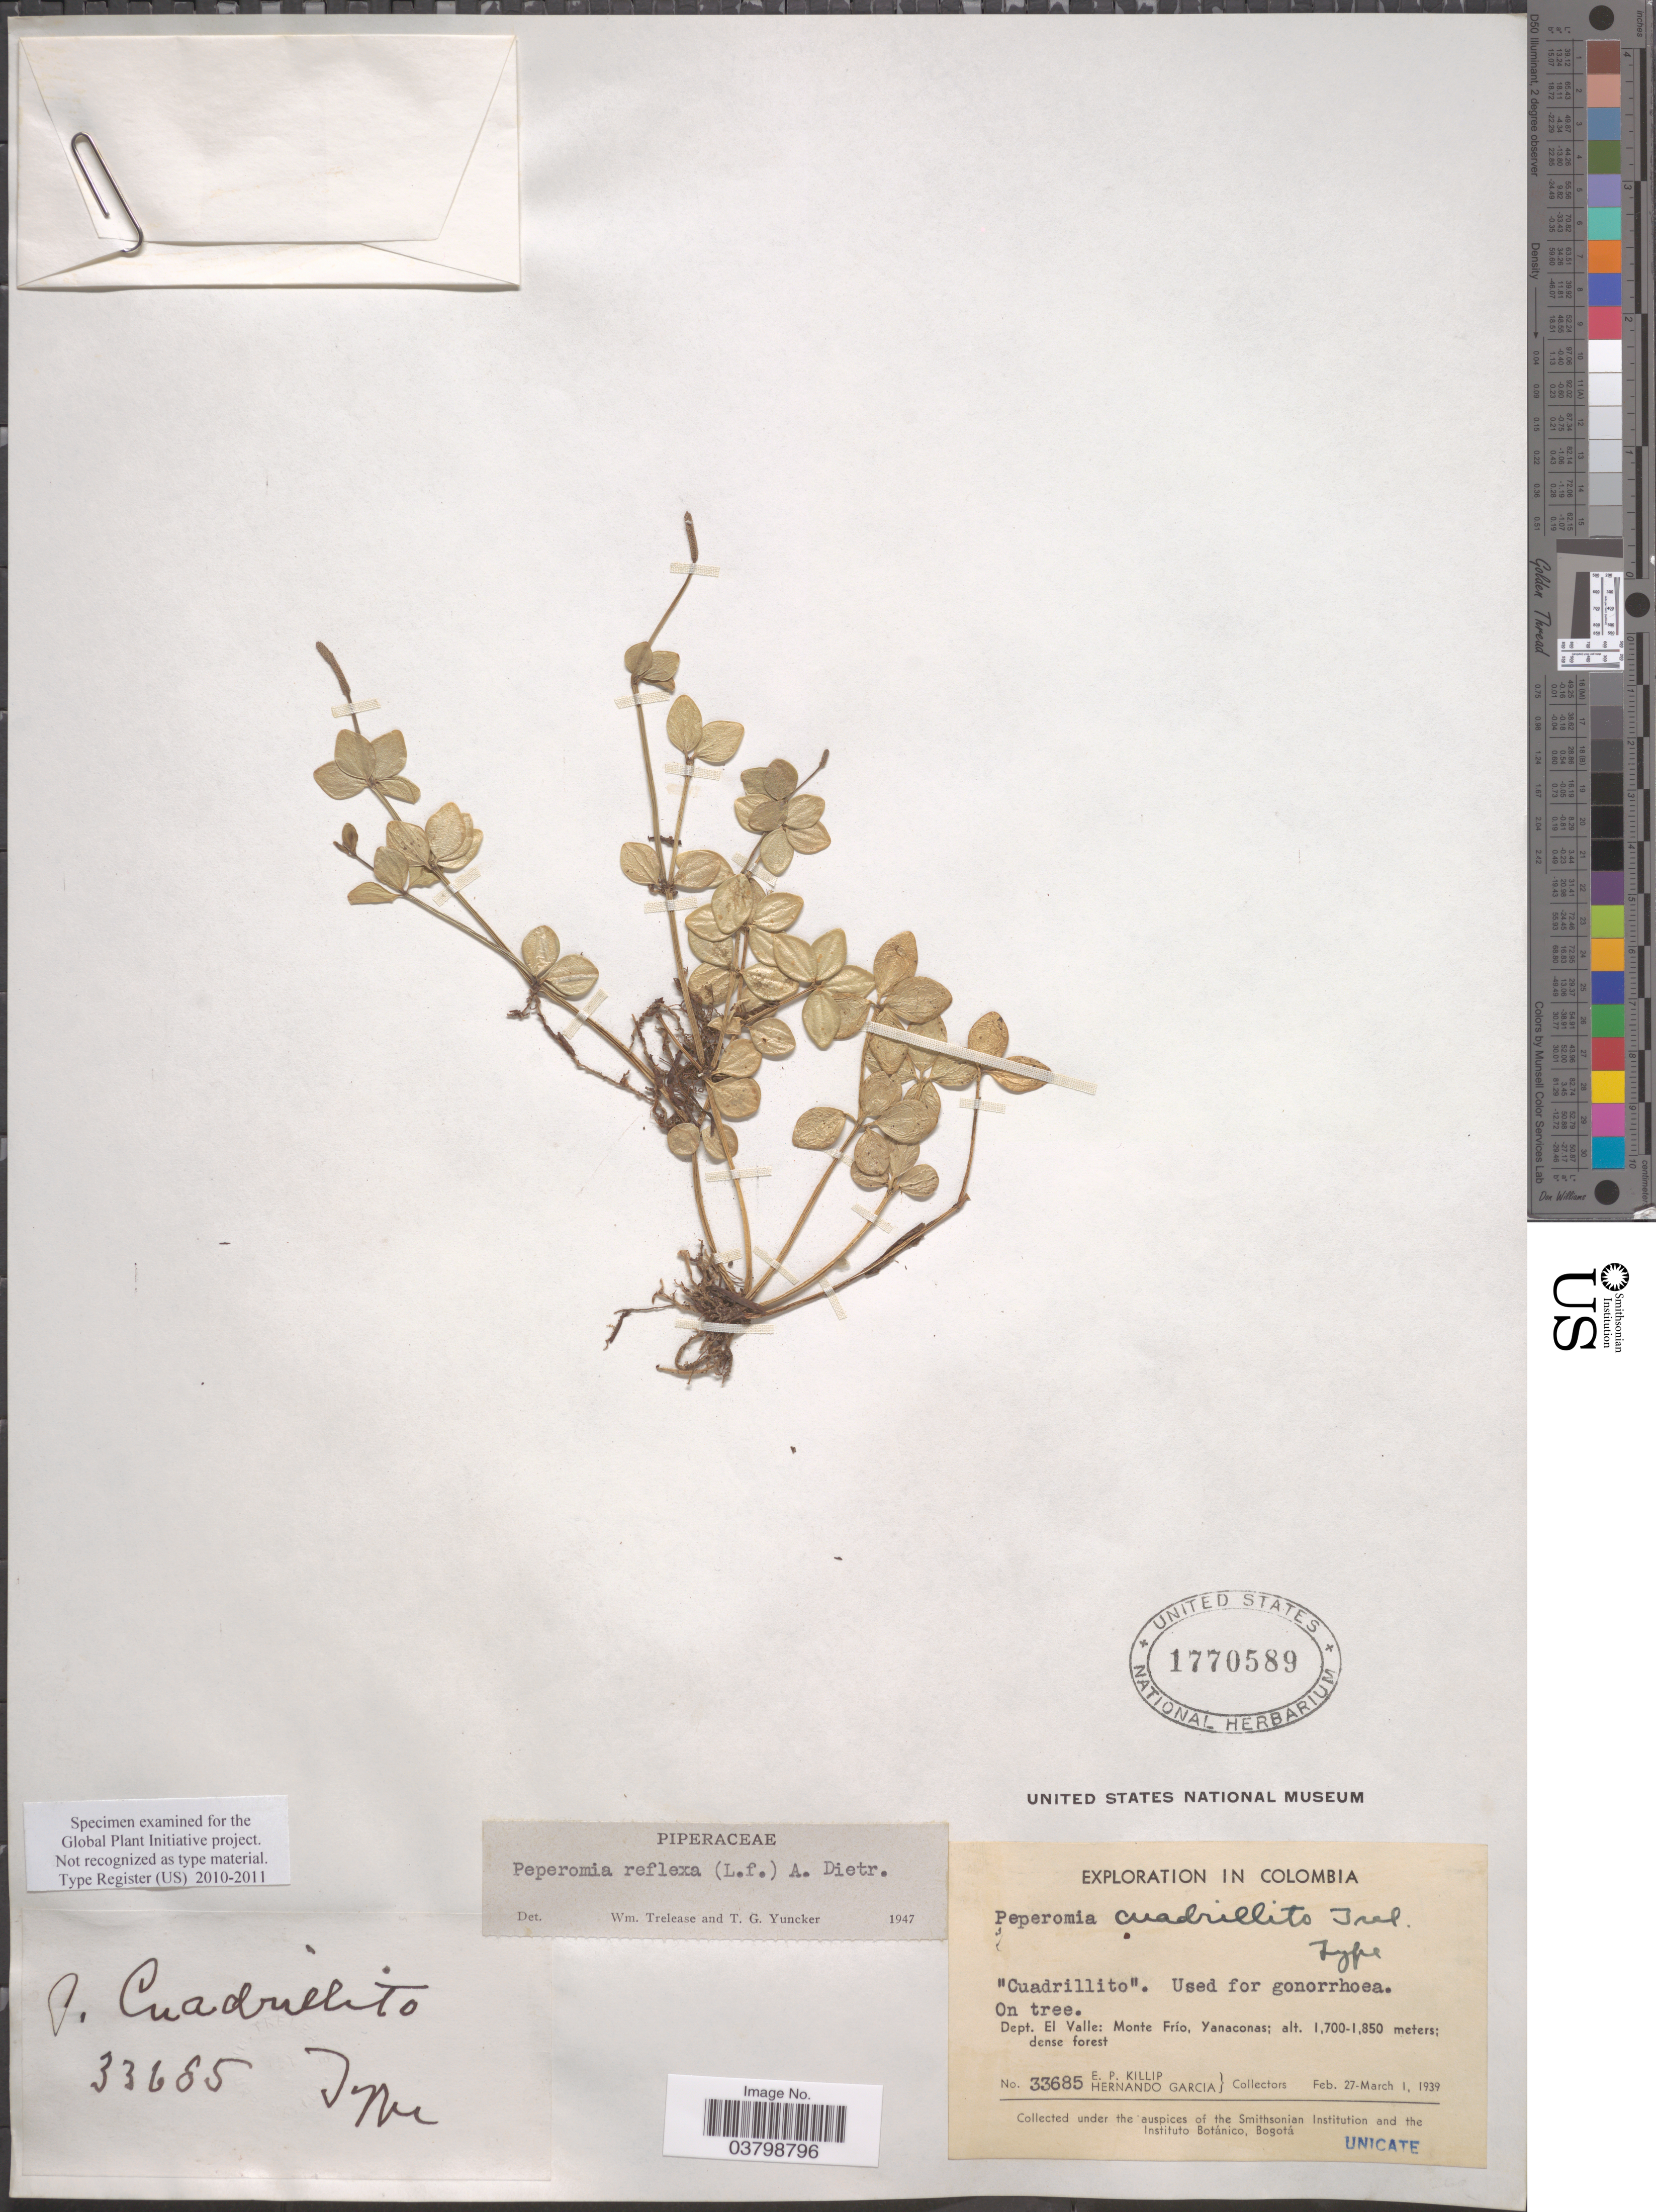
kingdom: Plantae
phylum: Tracheophyta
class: Magnoliopsida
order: Piperales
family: Piperaceae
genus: Peperomia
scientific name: Peperomia tetraphylla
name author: (G. Forst.) Hook. & Arn.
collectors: E. P. Killip & H. Garcia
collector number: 33685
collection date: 1939-02-27/1939-03-01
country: Colombia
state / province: Valle del Cauca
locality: Dept. El Valle: Monte Frío, Yanaconas.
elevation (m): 1700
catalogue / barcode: US 1770589